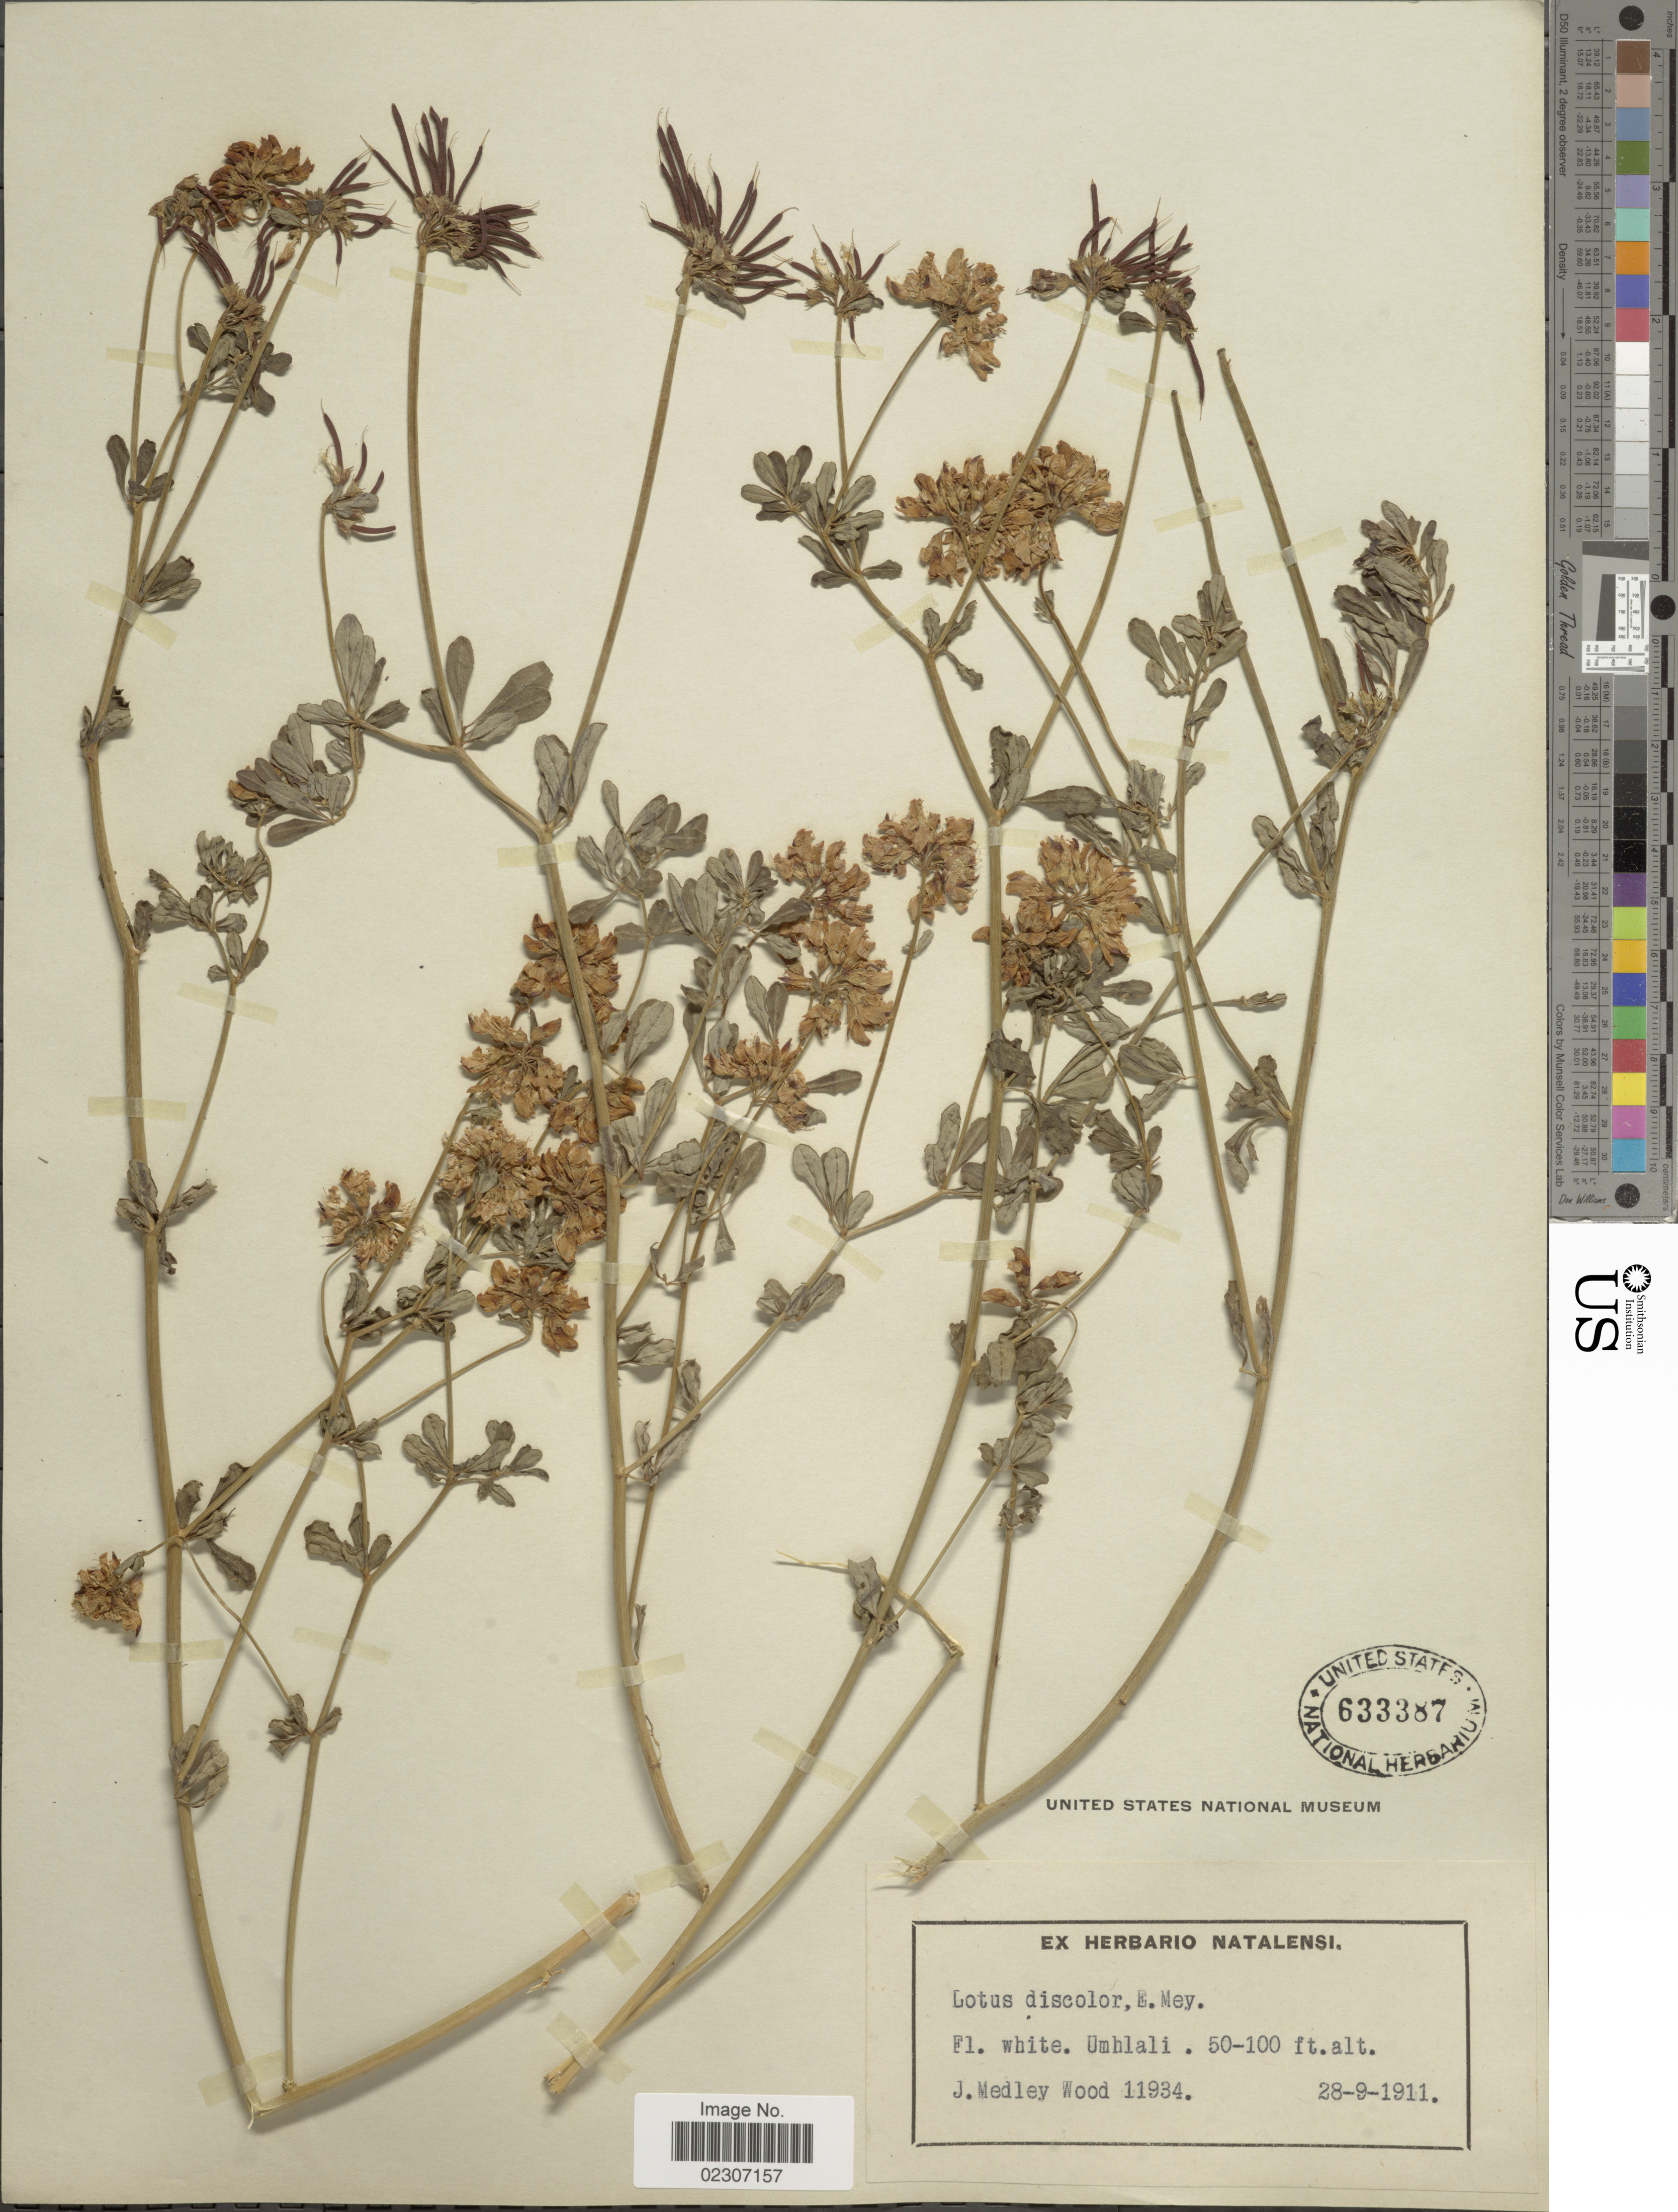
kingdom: Plantae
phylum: Tracheophyta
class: Magnoliopsida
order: Fabales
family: Fabaceae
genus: Lotus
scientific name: Lotus discolor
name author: E. Mey.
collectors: J. Medley Wood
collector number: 11934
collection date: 1911-09-28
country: South Africa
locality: Umhlali.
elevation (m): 15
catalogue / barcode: US 633387